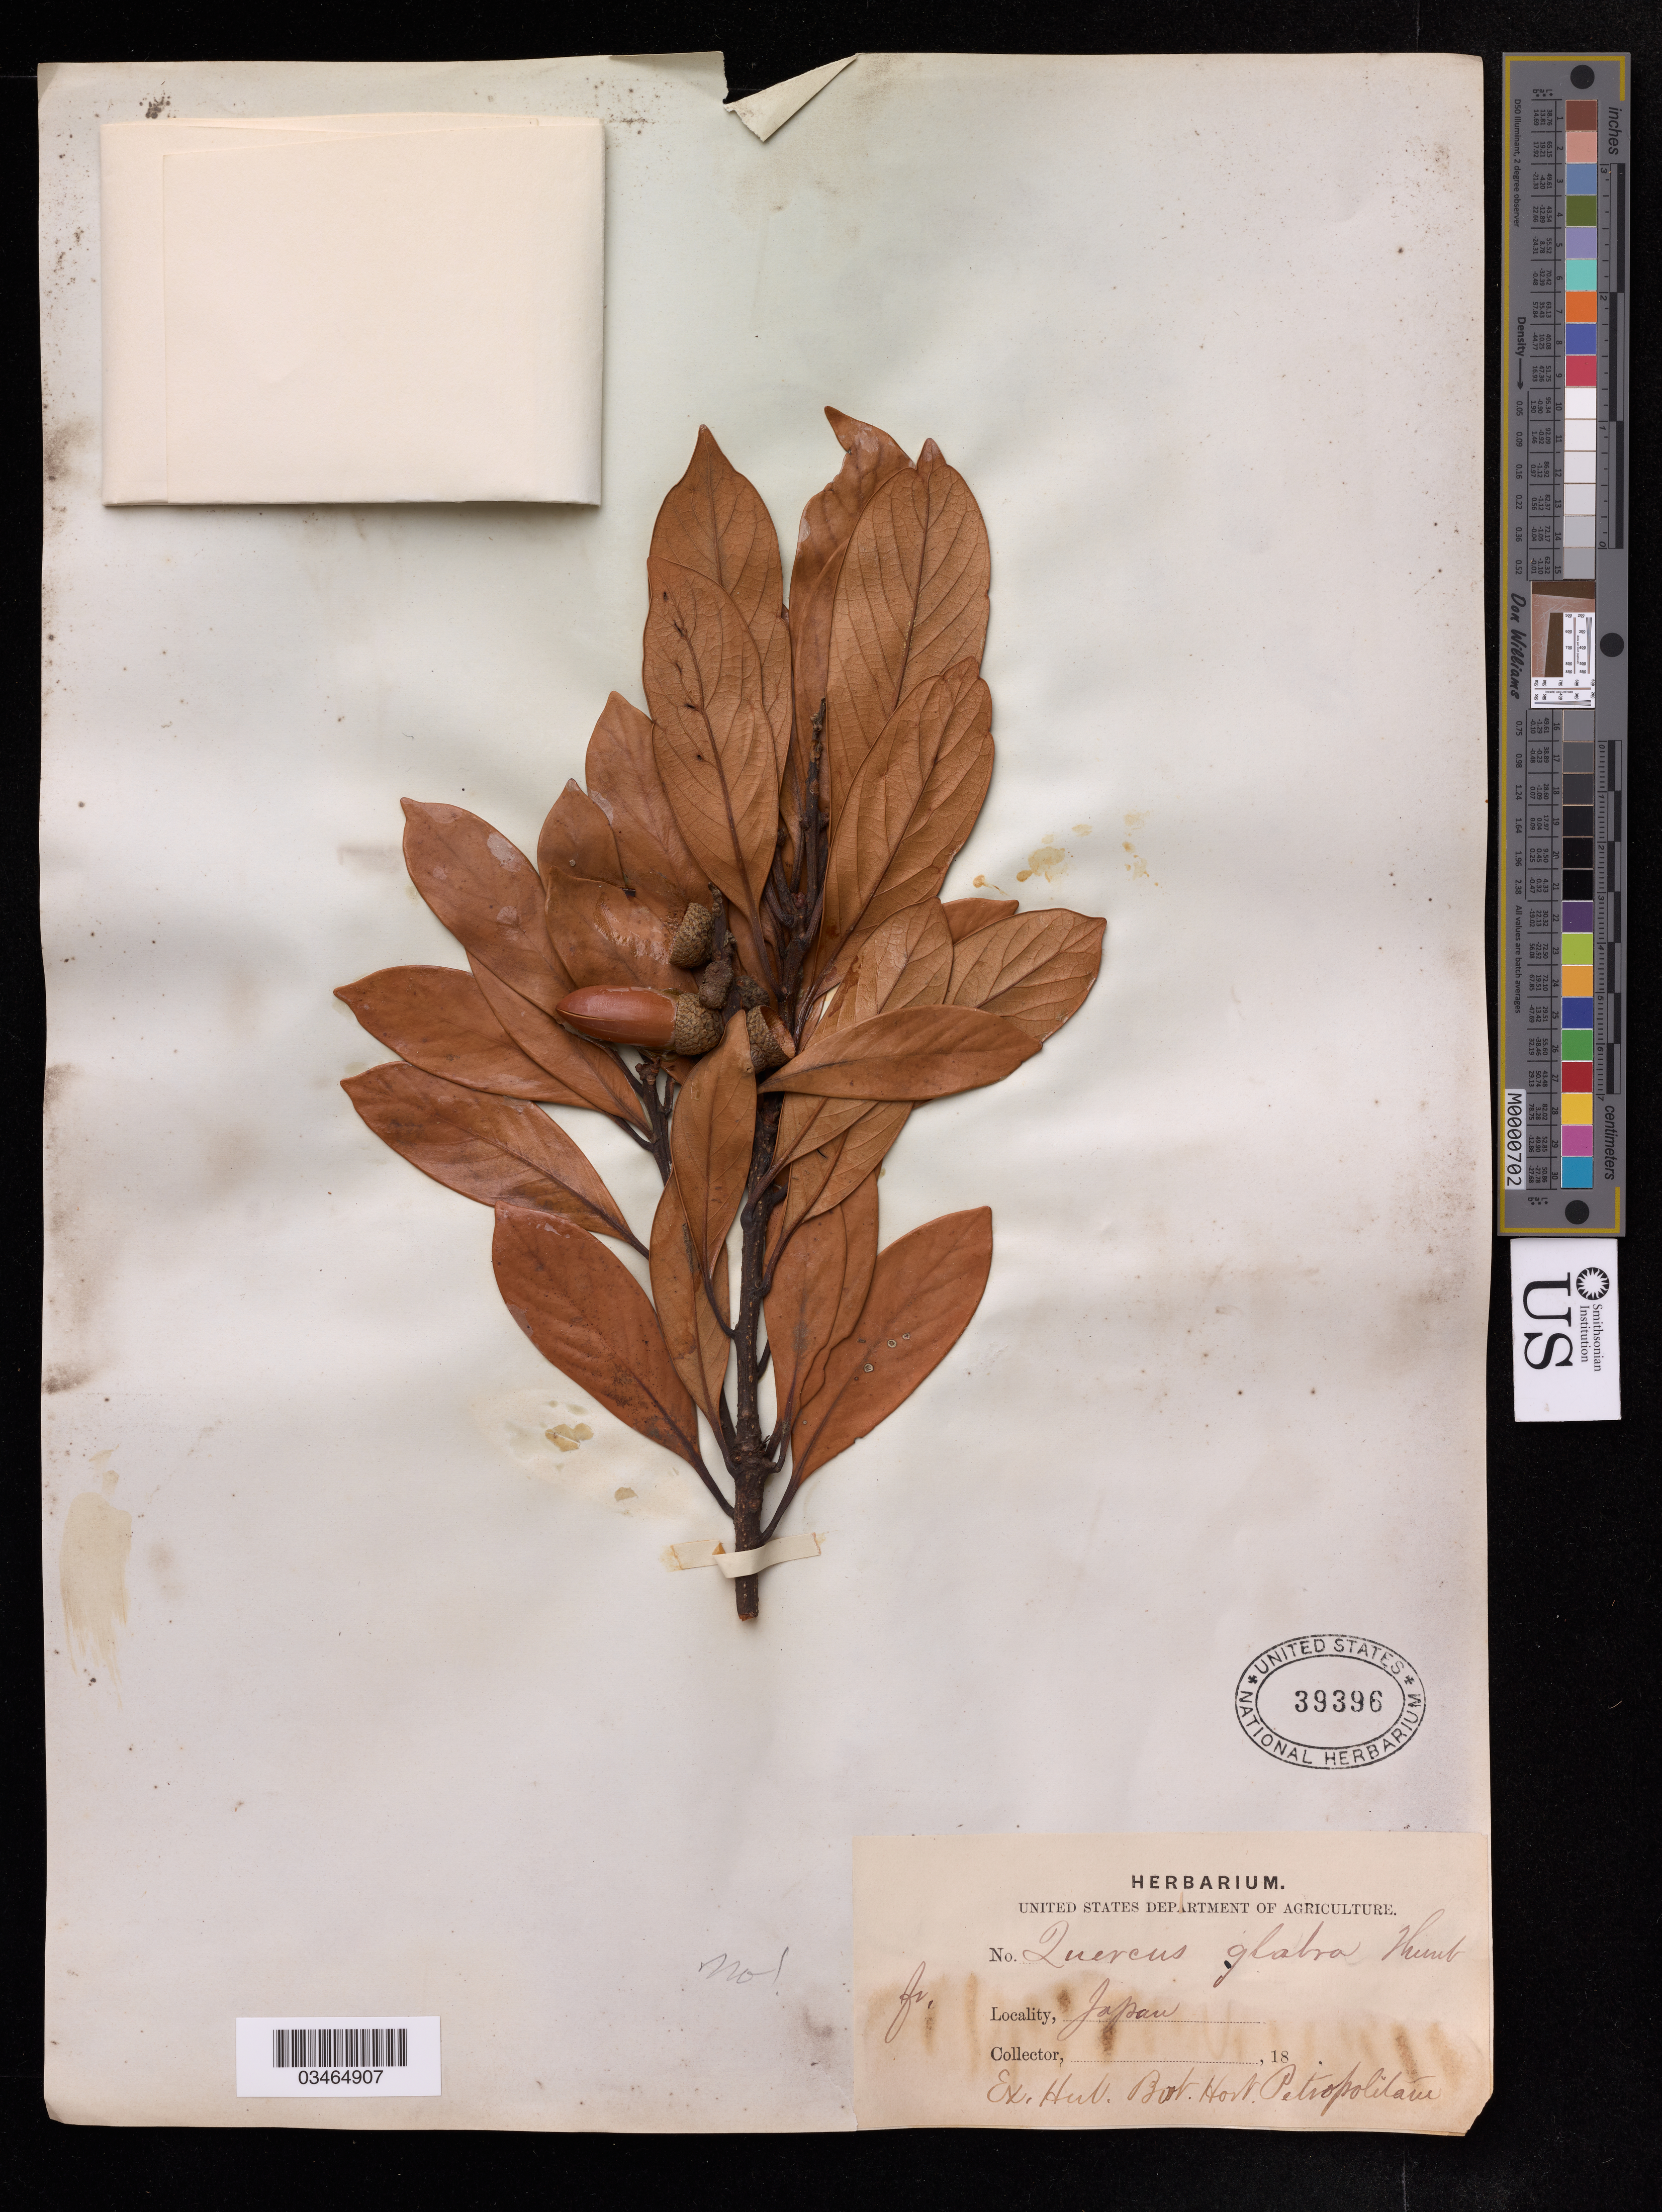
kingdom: Plantae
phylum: Tracheophyta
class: Magnoliopsida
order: Fagales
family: Fagaceae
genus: Lithocarpus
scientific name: Lithocarpus sp.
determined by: Strong, Mark T., (BOT), Smithsonian Institution - National Museum of Natural History (UNITED STATES)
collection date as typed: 18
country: Japan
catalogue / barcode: US 39396